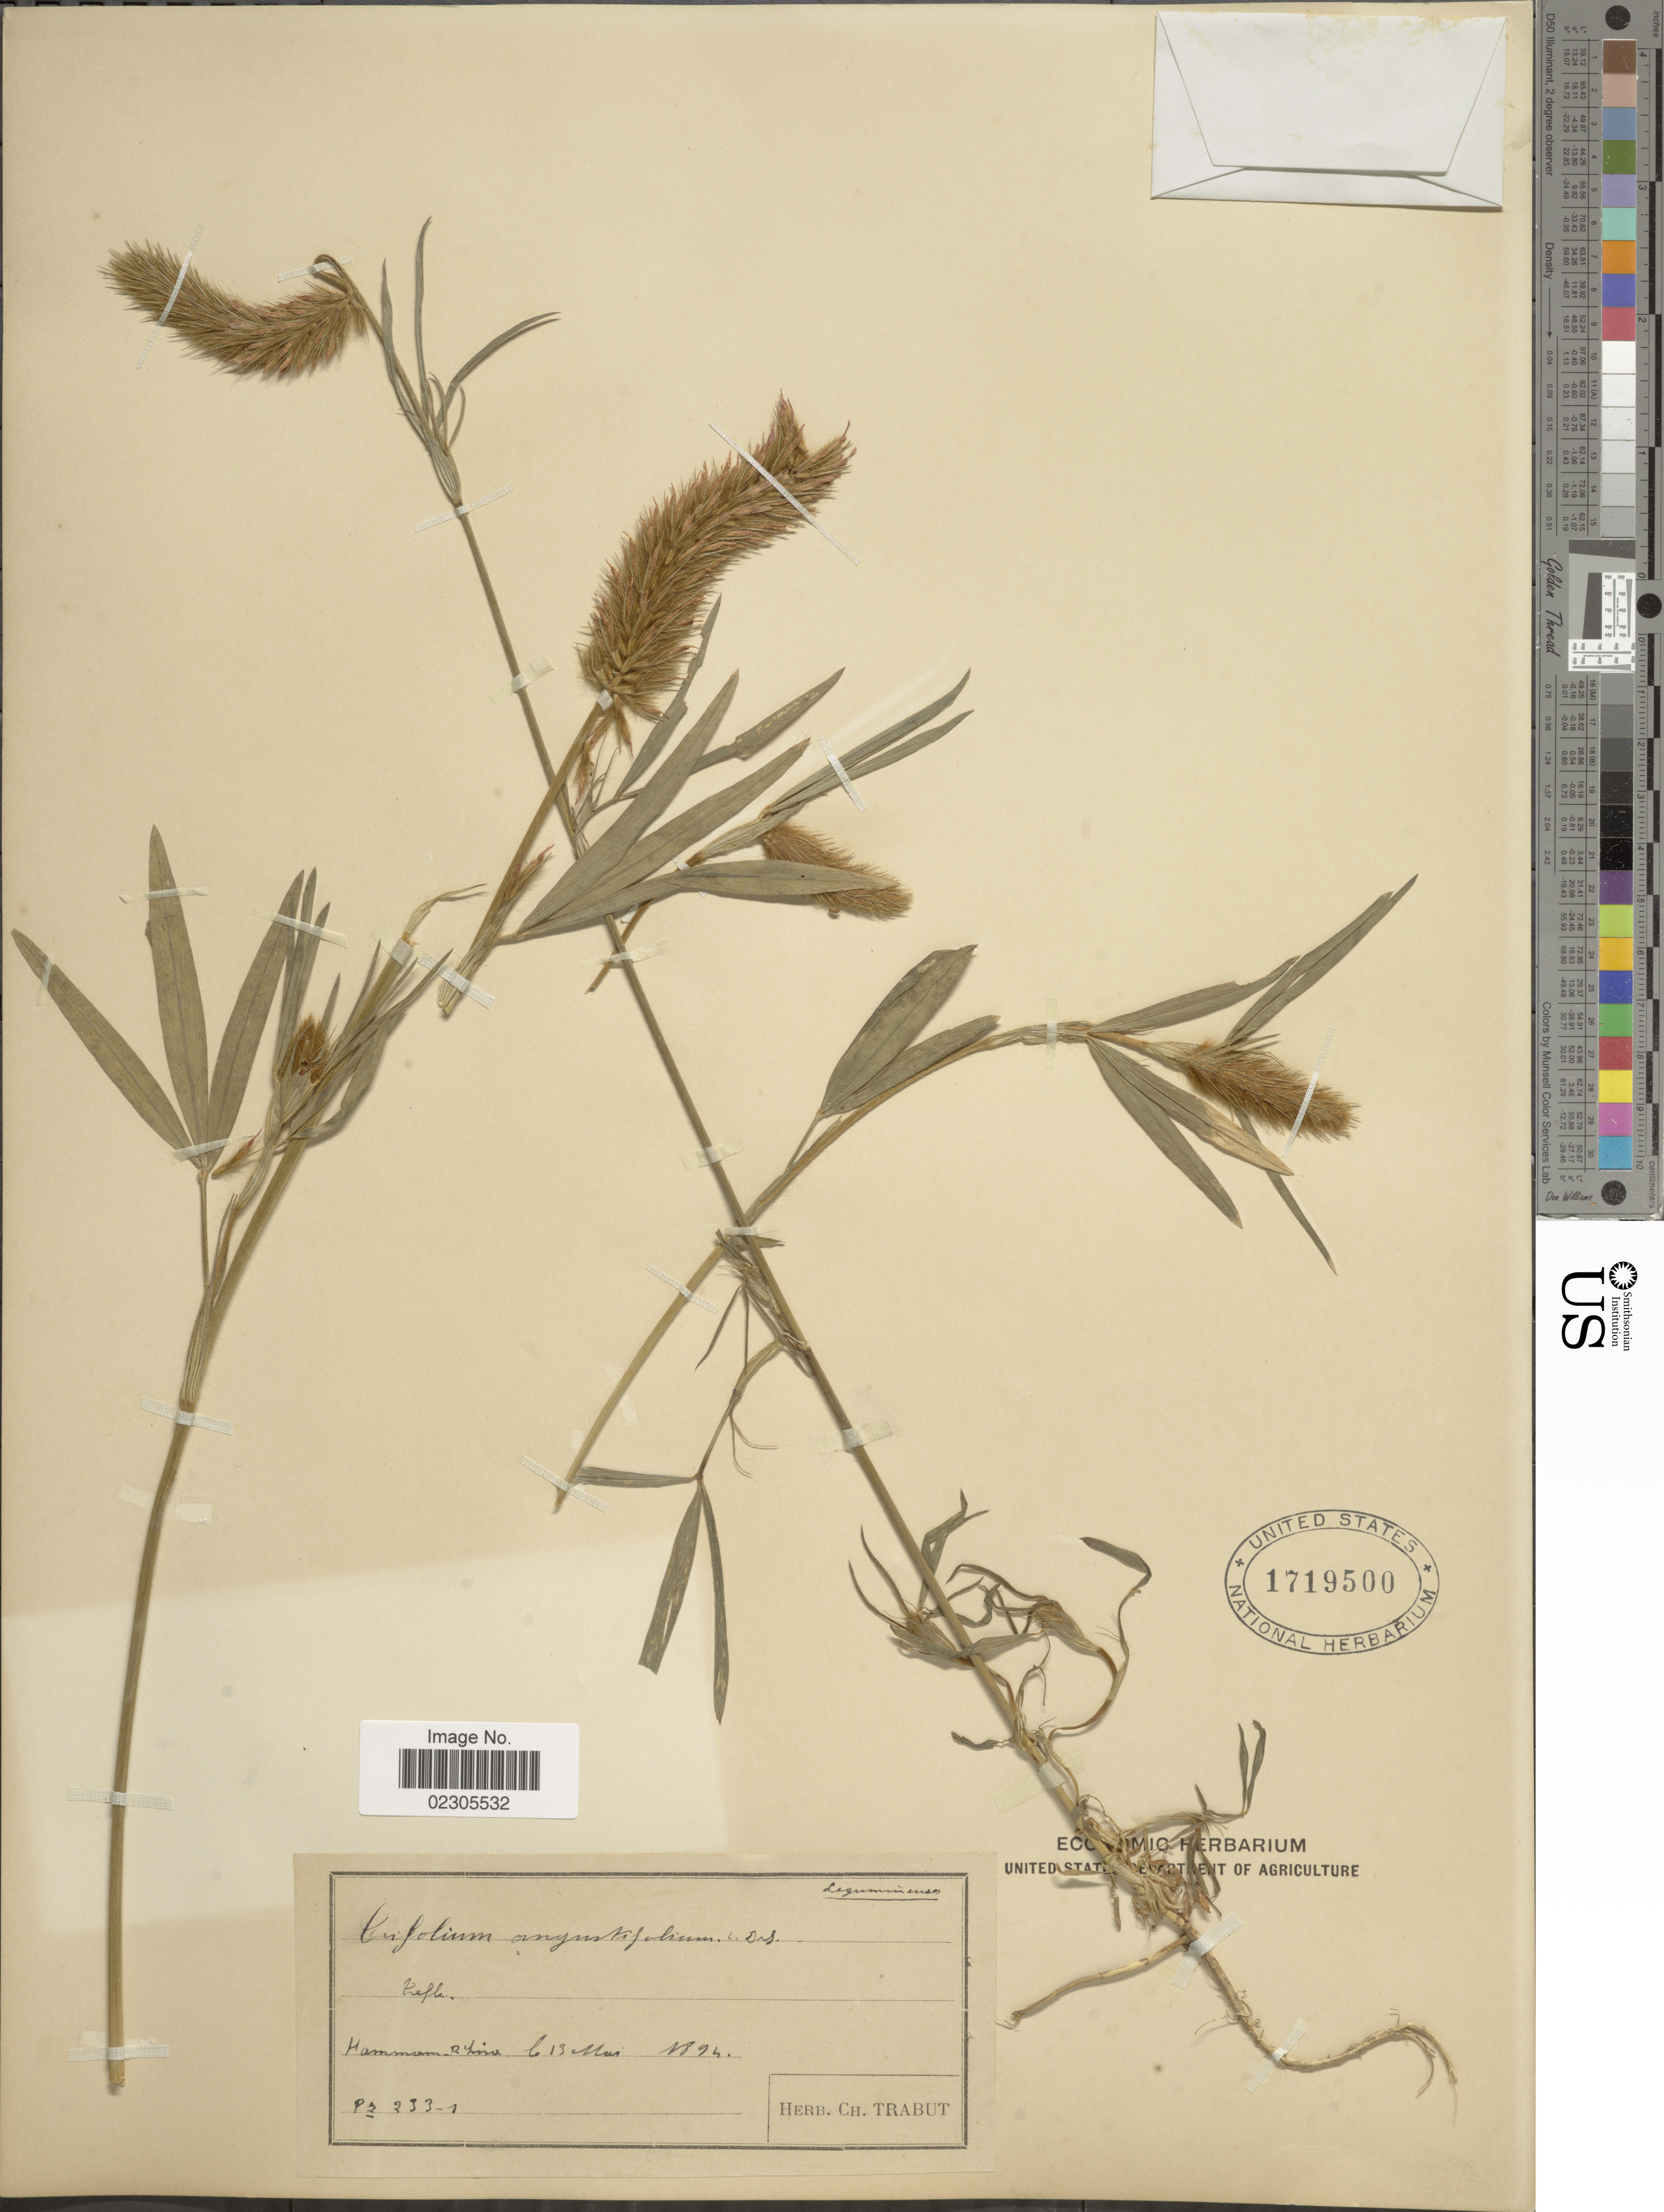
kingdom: Plantae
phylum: Tracheophyta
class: Magnoliopsida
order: Fabales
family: Fabaceae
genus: Trifolium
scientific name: Trifolium angustifolium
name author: L.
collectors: Ex herb. Ch. Trabut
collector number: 2331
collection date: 1894-05-13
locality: Hammom, R Tina [interpreted]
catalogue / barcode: US 1719500